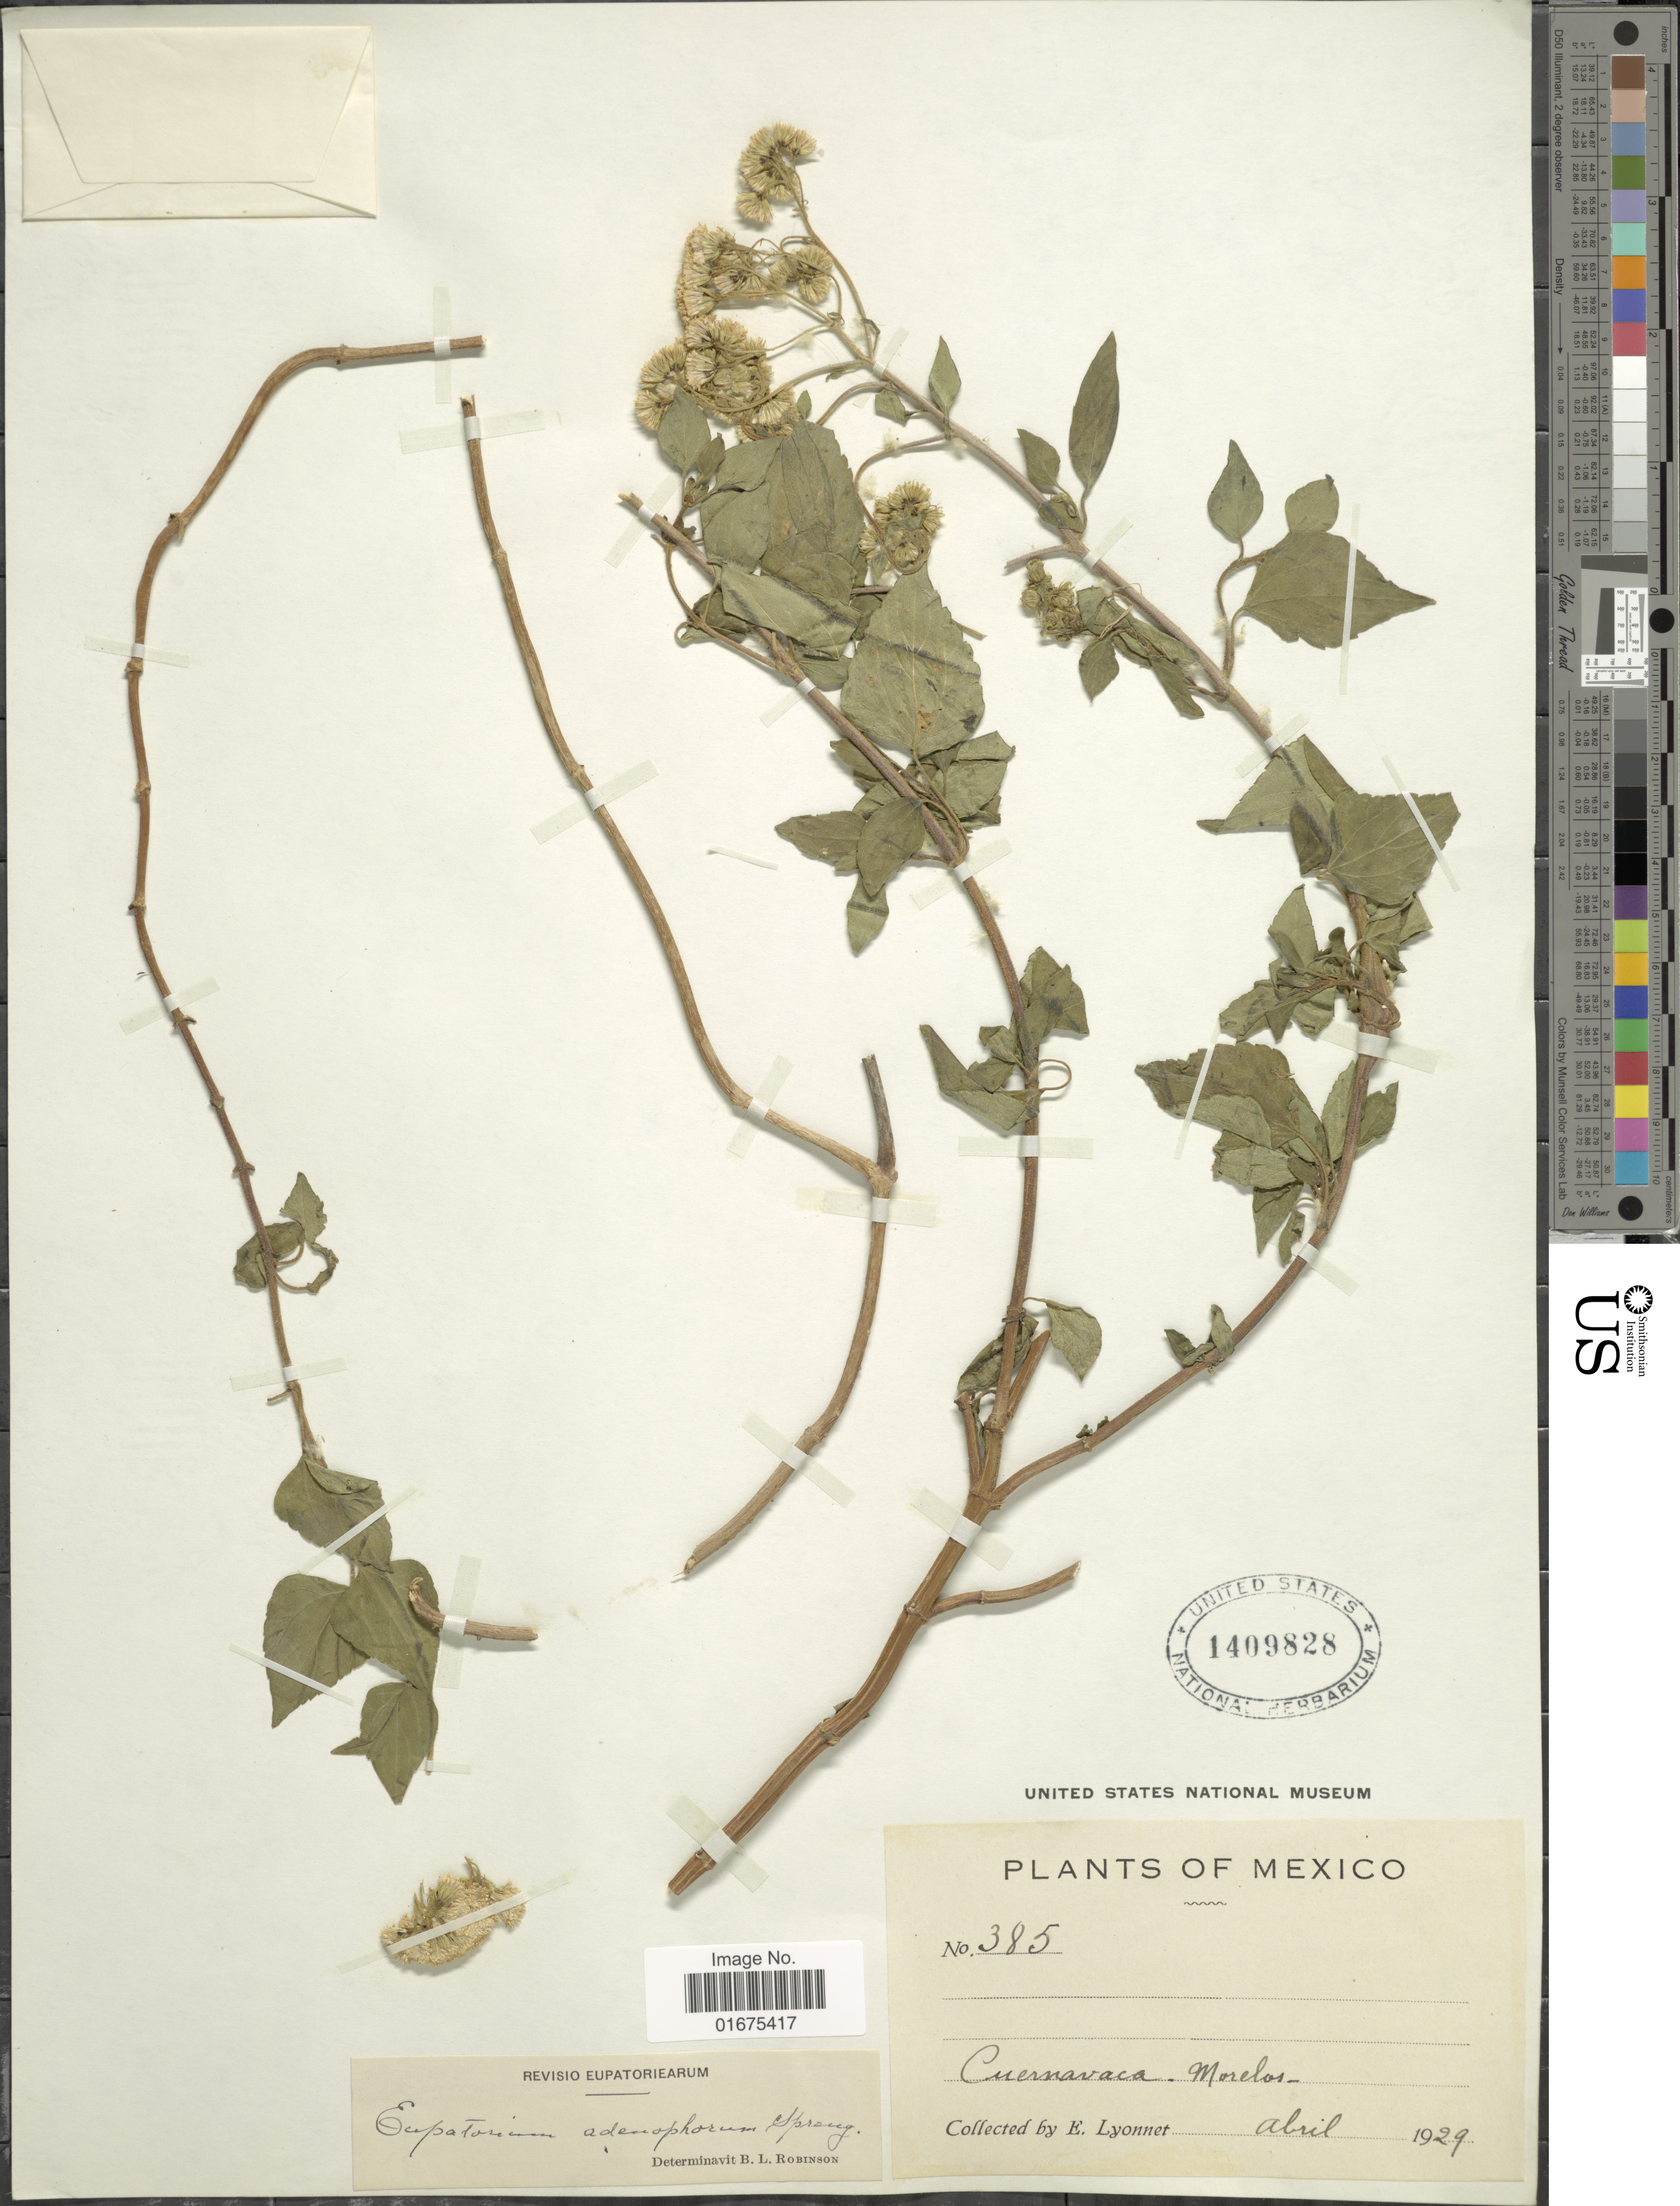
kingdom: Plantae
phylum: Tracheophyta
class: Magnoliopsida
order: Asterales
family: Asteraceae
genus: Ageratina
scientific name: Ageratina adenophora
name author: (Spreng.) R.M. King & H. Rob.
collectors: E. Lyonnet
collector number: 385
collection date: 1929-04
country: Mexico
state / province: Morelos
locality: Cuernavaca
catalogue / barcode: US 1409828